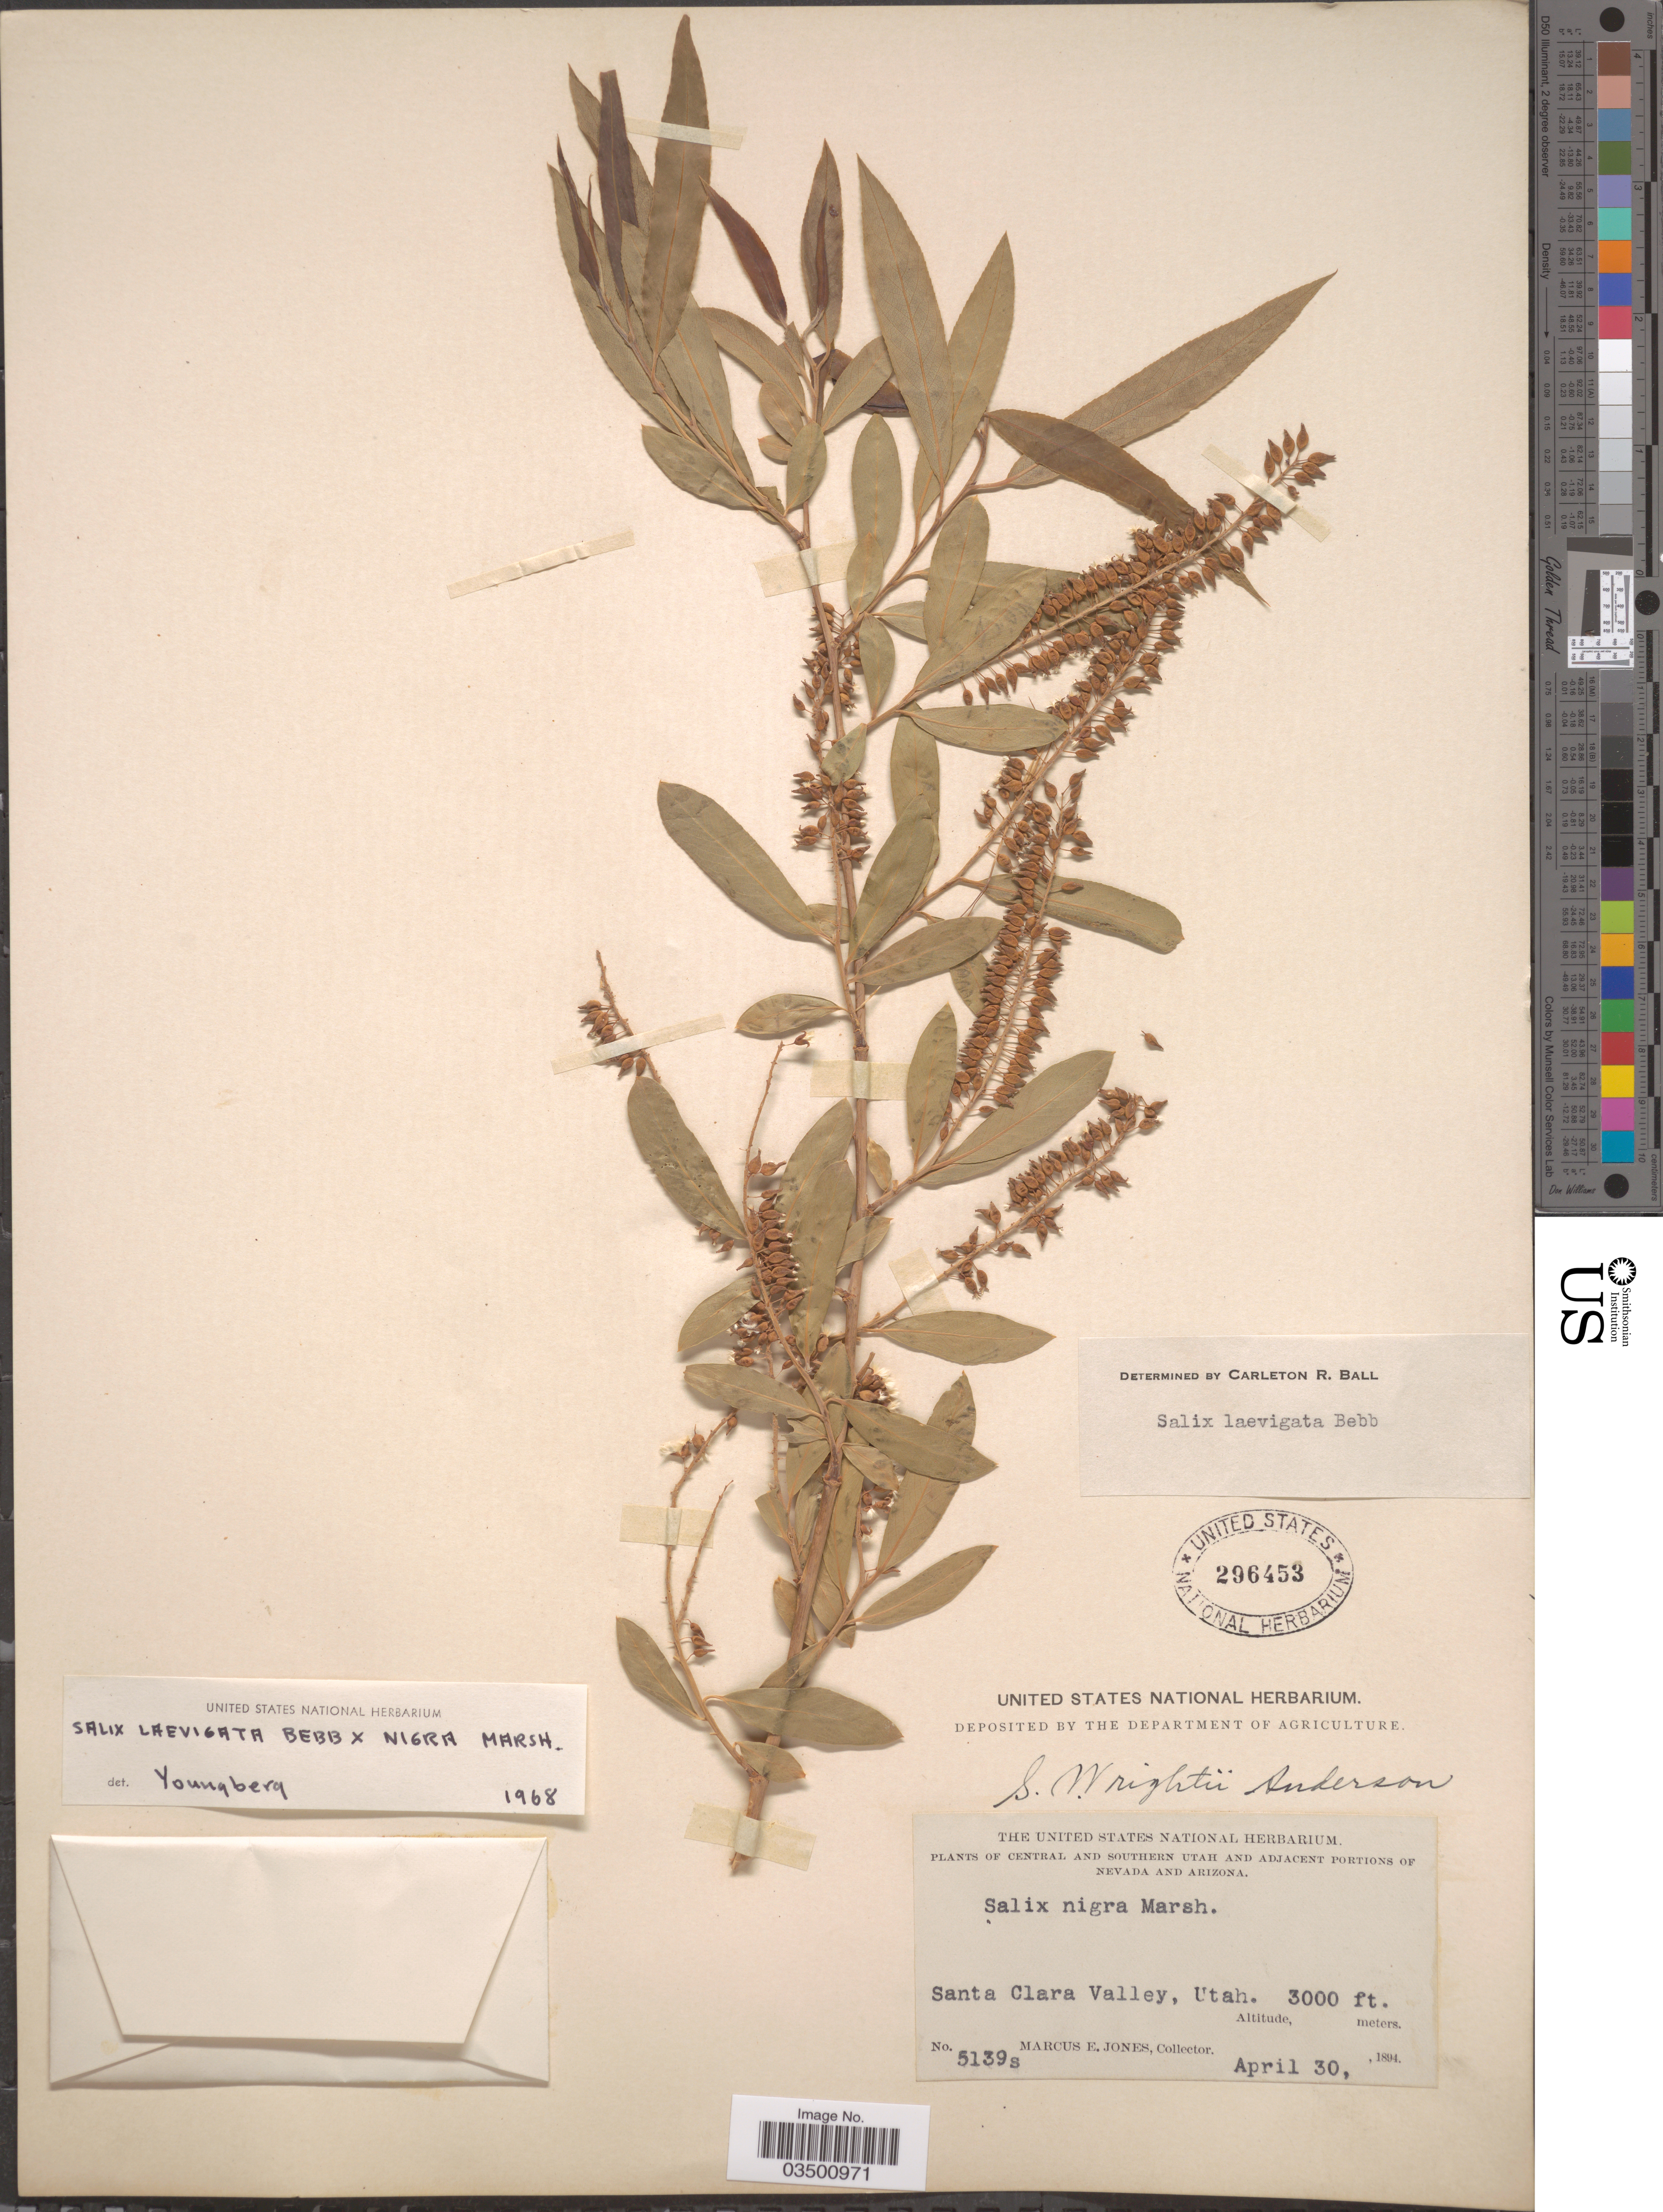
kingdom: Plantae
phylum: Tracheophyta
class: Magnoliopsida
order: Malpighiales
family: Salicaceae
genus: Salix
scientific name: Salix laevigata x S. nigra Marshall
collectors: M. E. Jones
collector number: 5139s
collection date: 1894-04-30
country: United States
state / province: Utah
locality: Central and Southern Utah. Santa Clara Valley.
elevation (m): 914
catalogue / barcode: US 296453